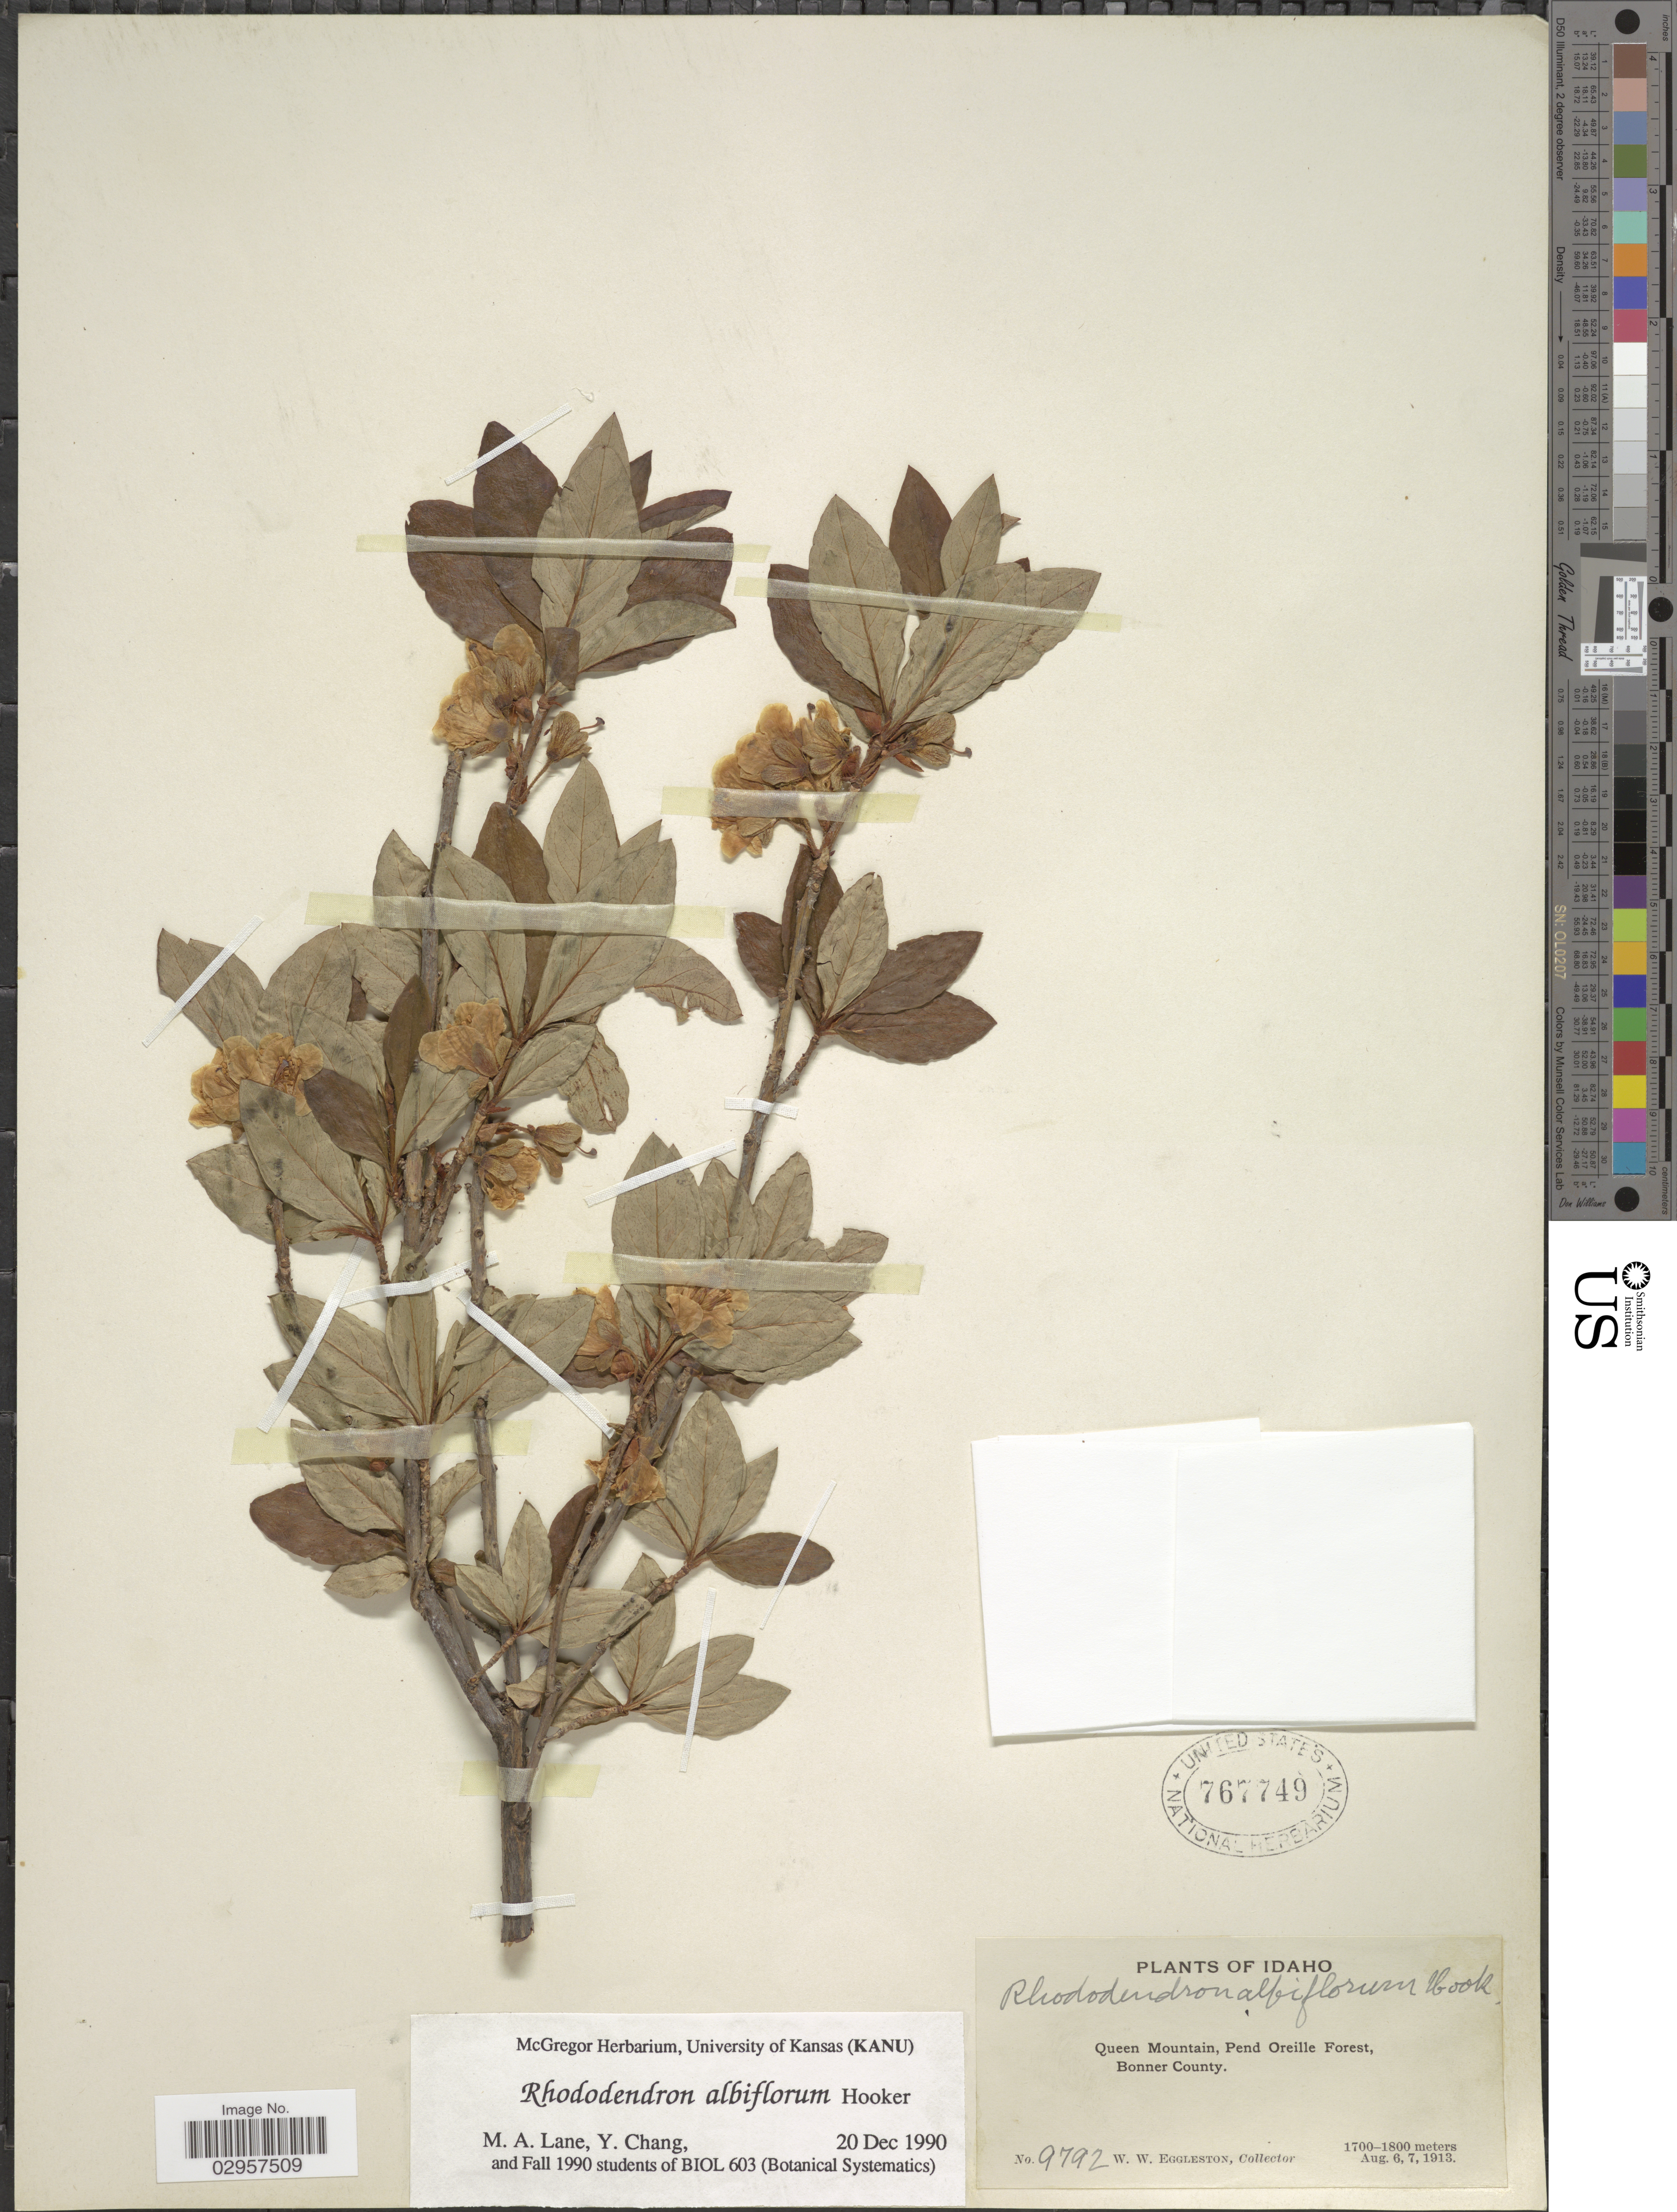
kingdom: Plantae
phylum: Tracheophyta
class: Magnoliopsida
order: Ericales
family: Ericaceae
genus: Rhododendron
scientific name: Rhododendron albiflorum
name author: Hook.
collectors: W. W. Eggleston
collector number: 9792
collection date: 1913-08-06/1913-08-07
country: United States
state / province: Idaho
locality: Queen Mountain, Pend Oreille Forest, Bonner County.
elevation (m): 1700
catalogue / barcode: US 767749